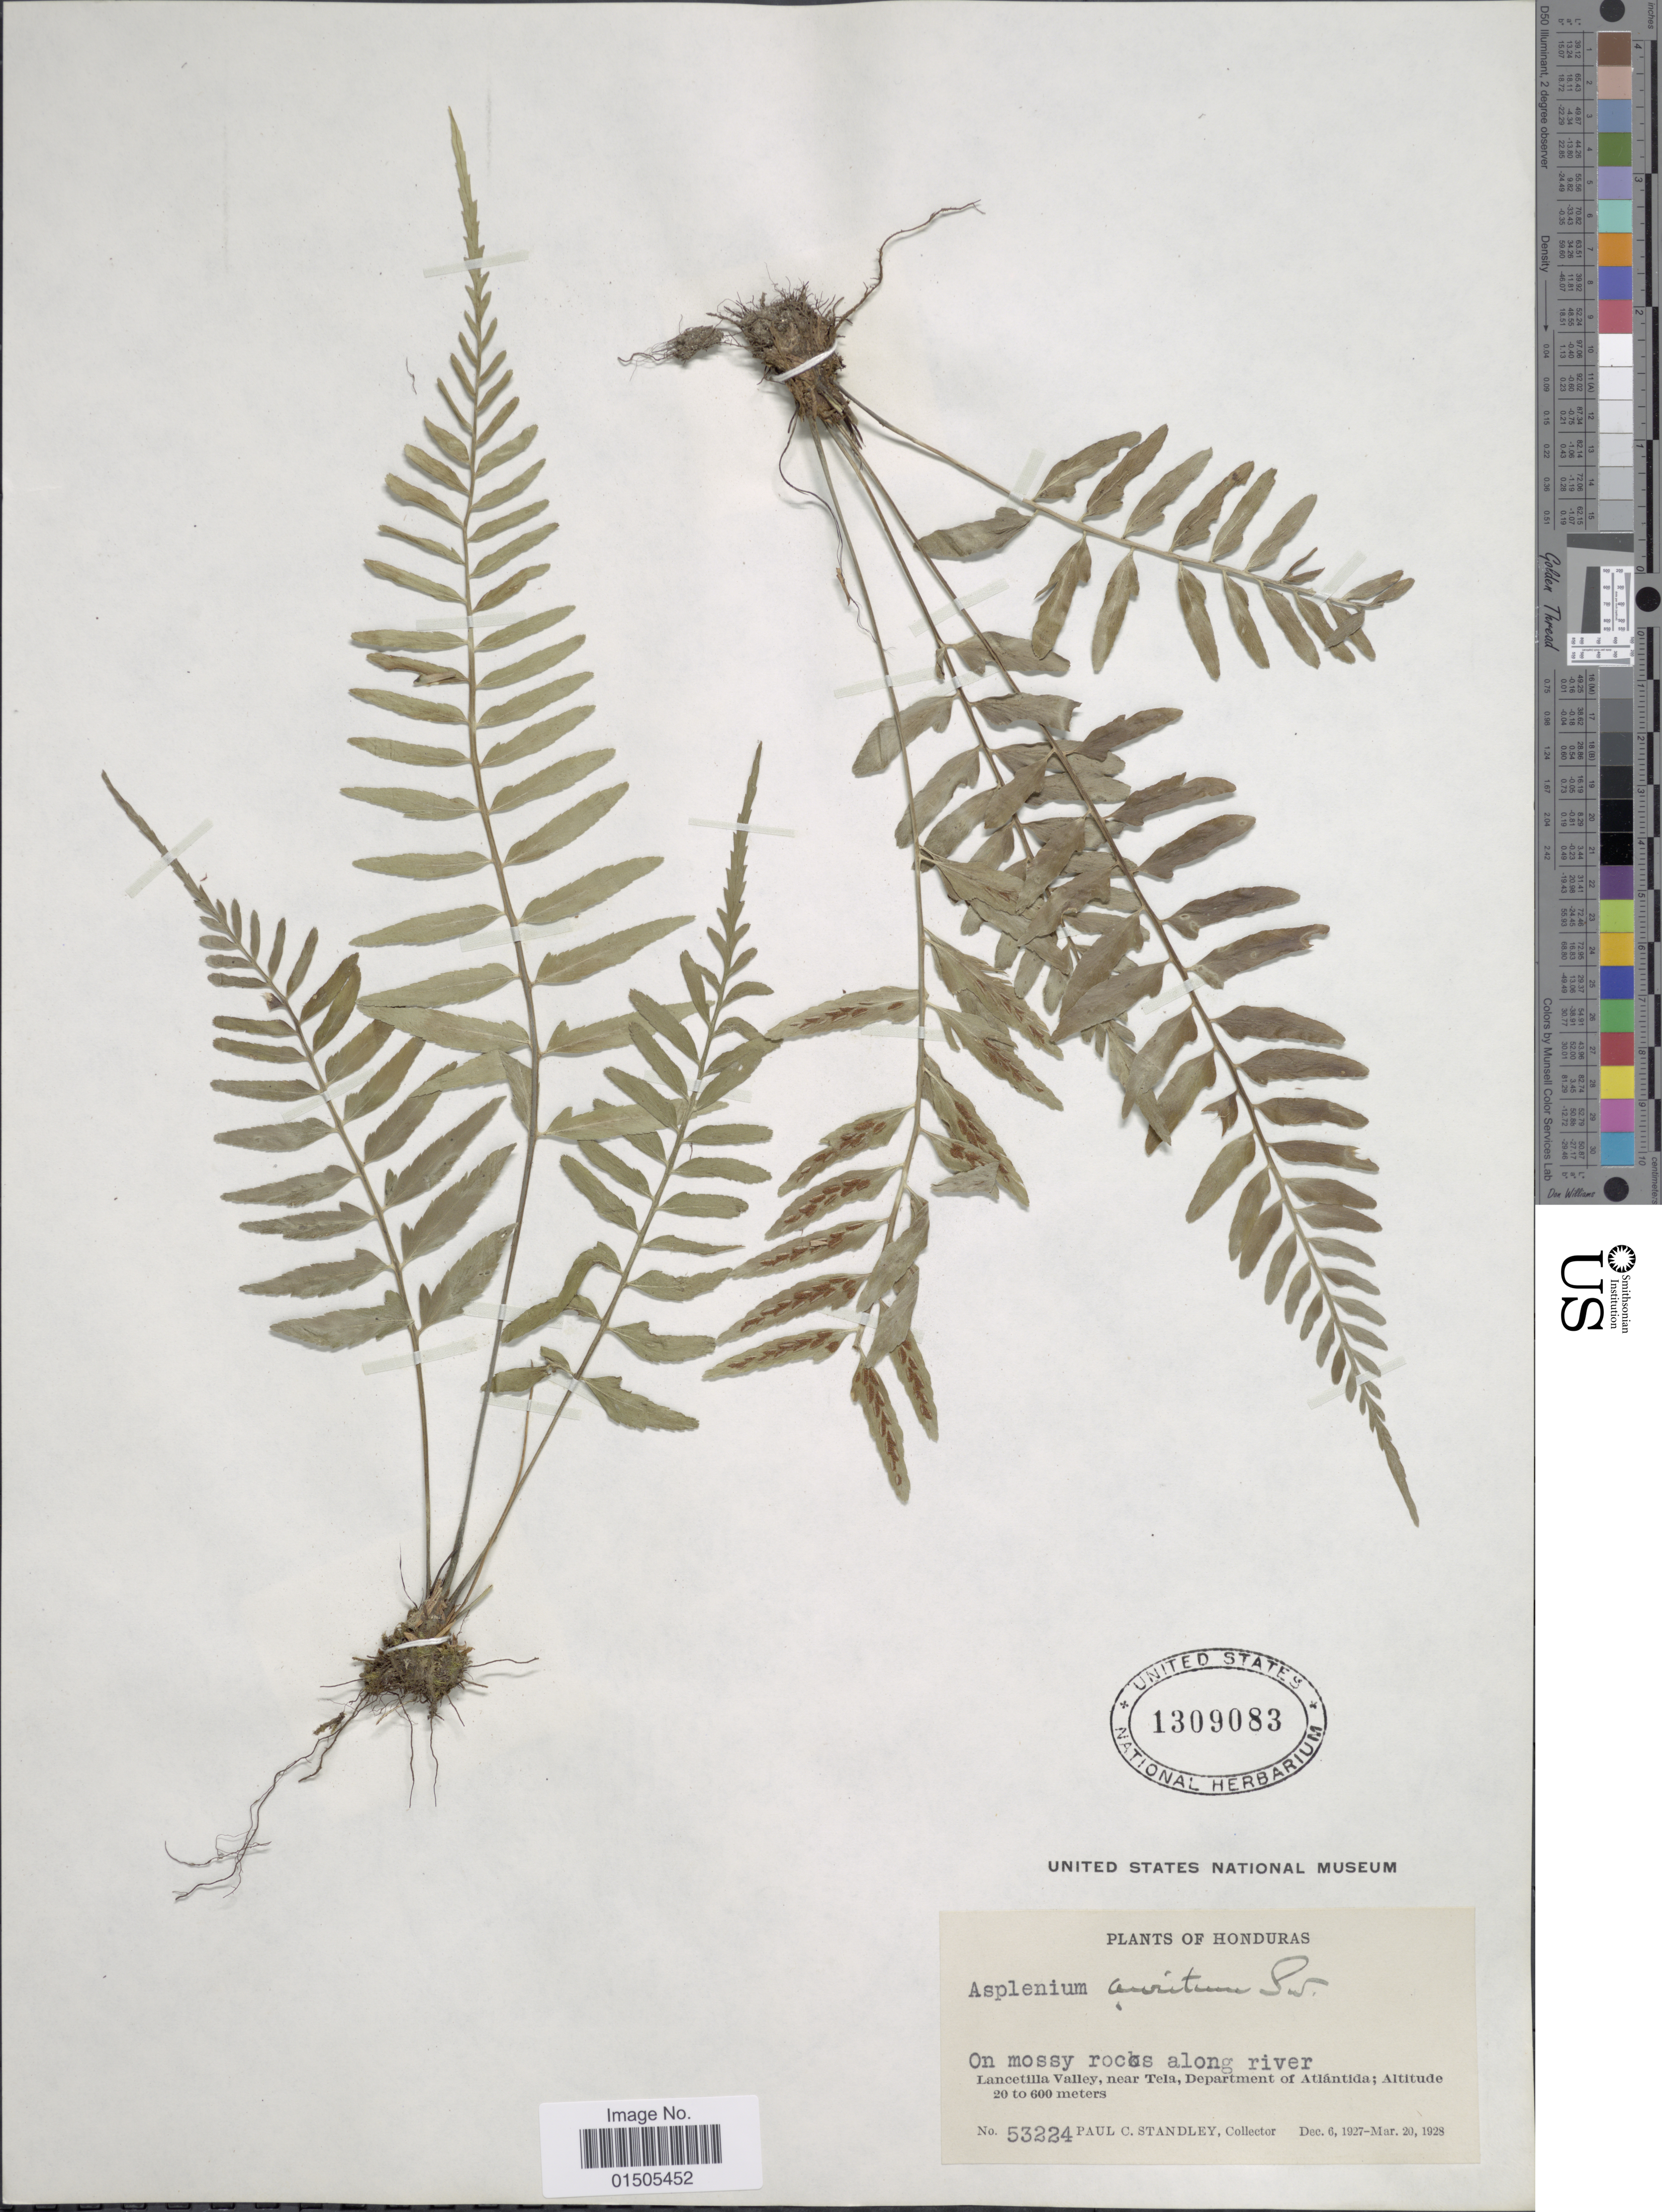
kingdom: Plantae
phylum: Tracheophyta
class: Polypodiopsida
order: Polypodiales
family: Aspleniaceae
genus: Asplenium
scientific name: Asplenium auritum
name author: Sw.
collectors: P. C. Standley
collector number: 53224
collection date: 1927-12-06/1928-03-20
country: Honduras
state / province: Atlántida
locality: On mossy rocks along river. Lancetilla Valley, near Tela.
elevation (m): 20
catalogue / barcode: US 1309083